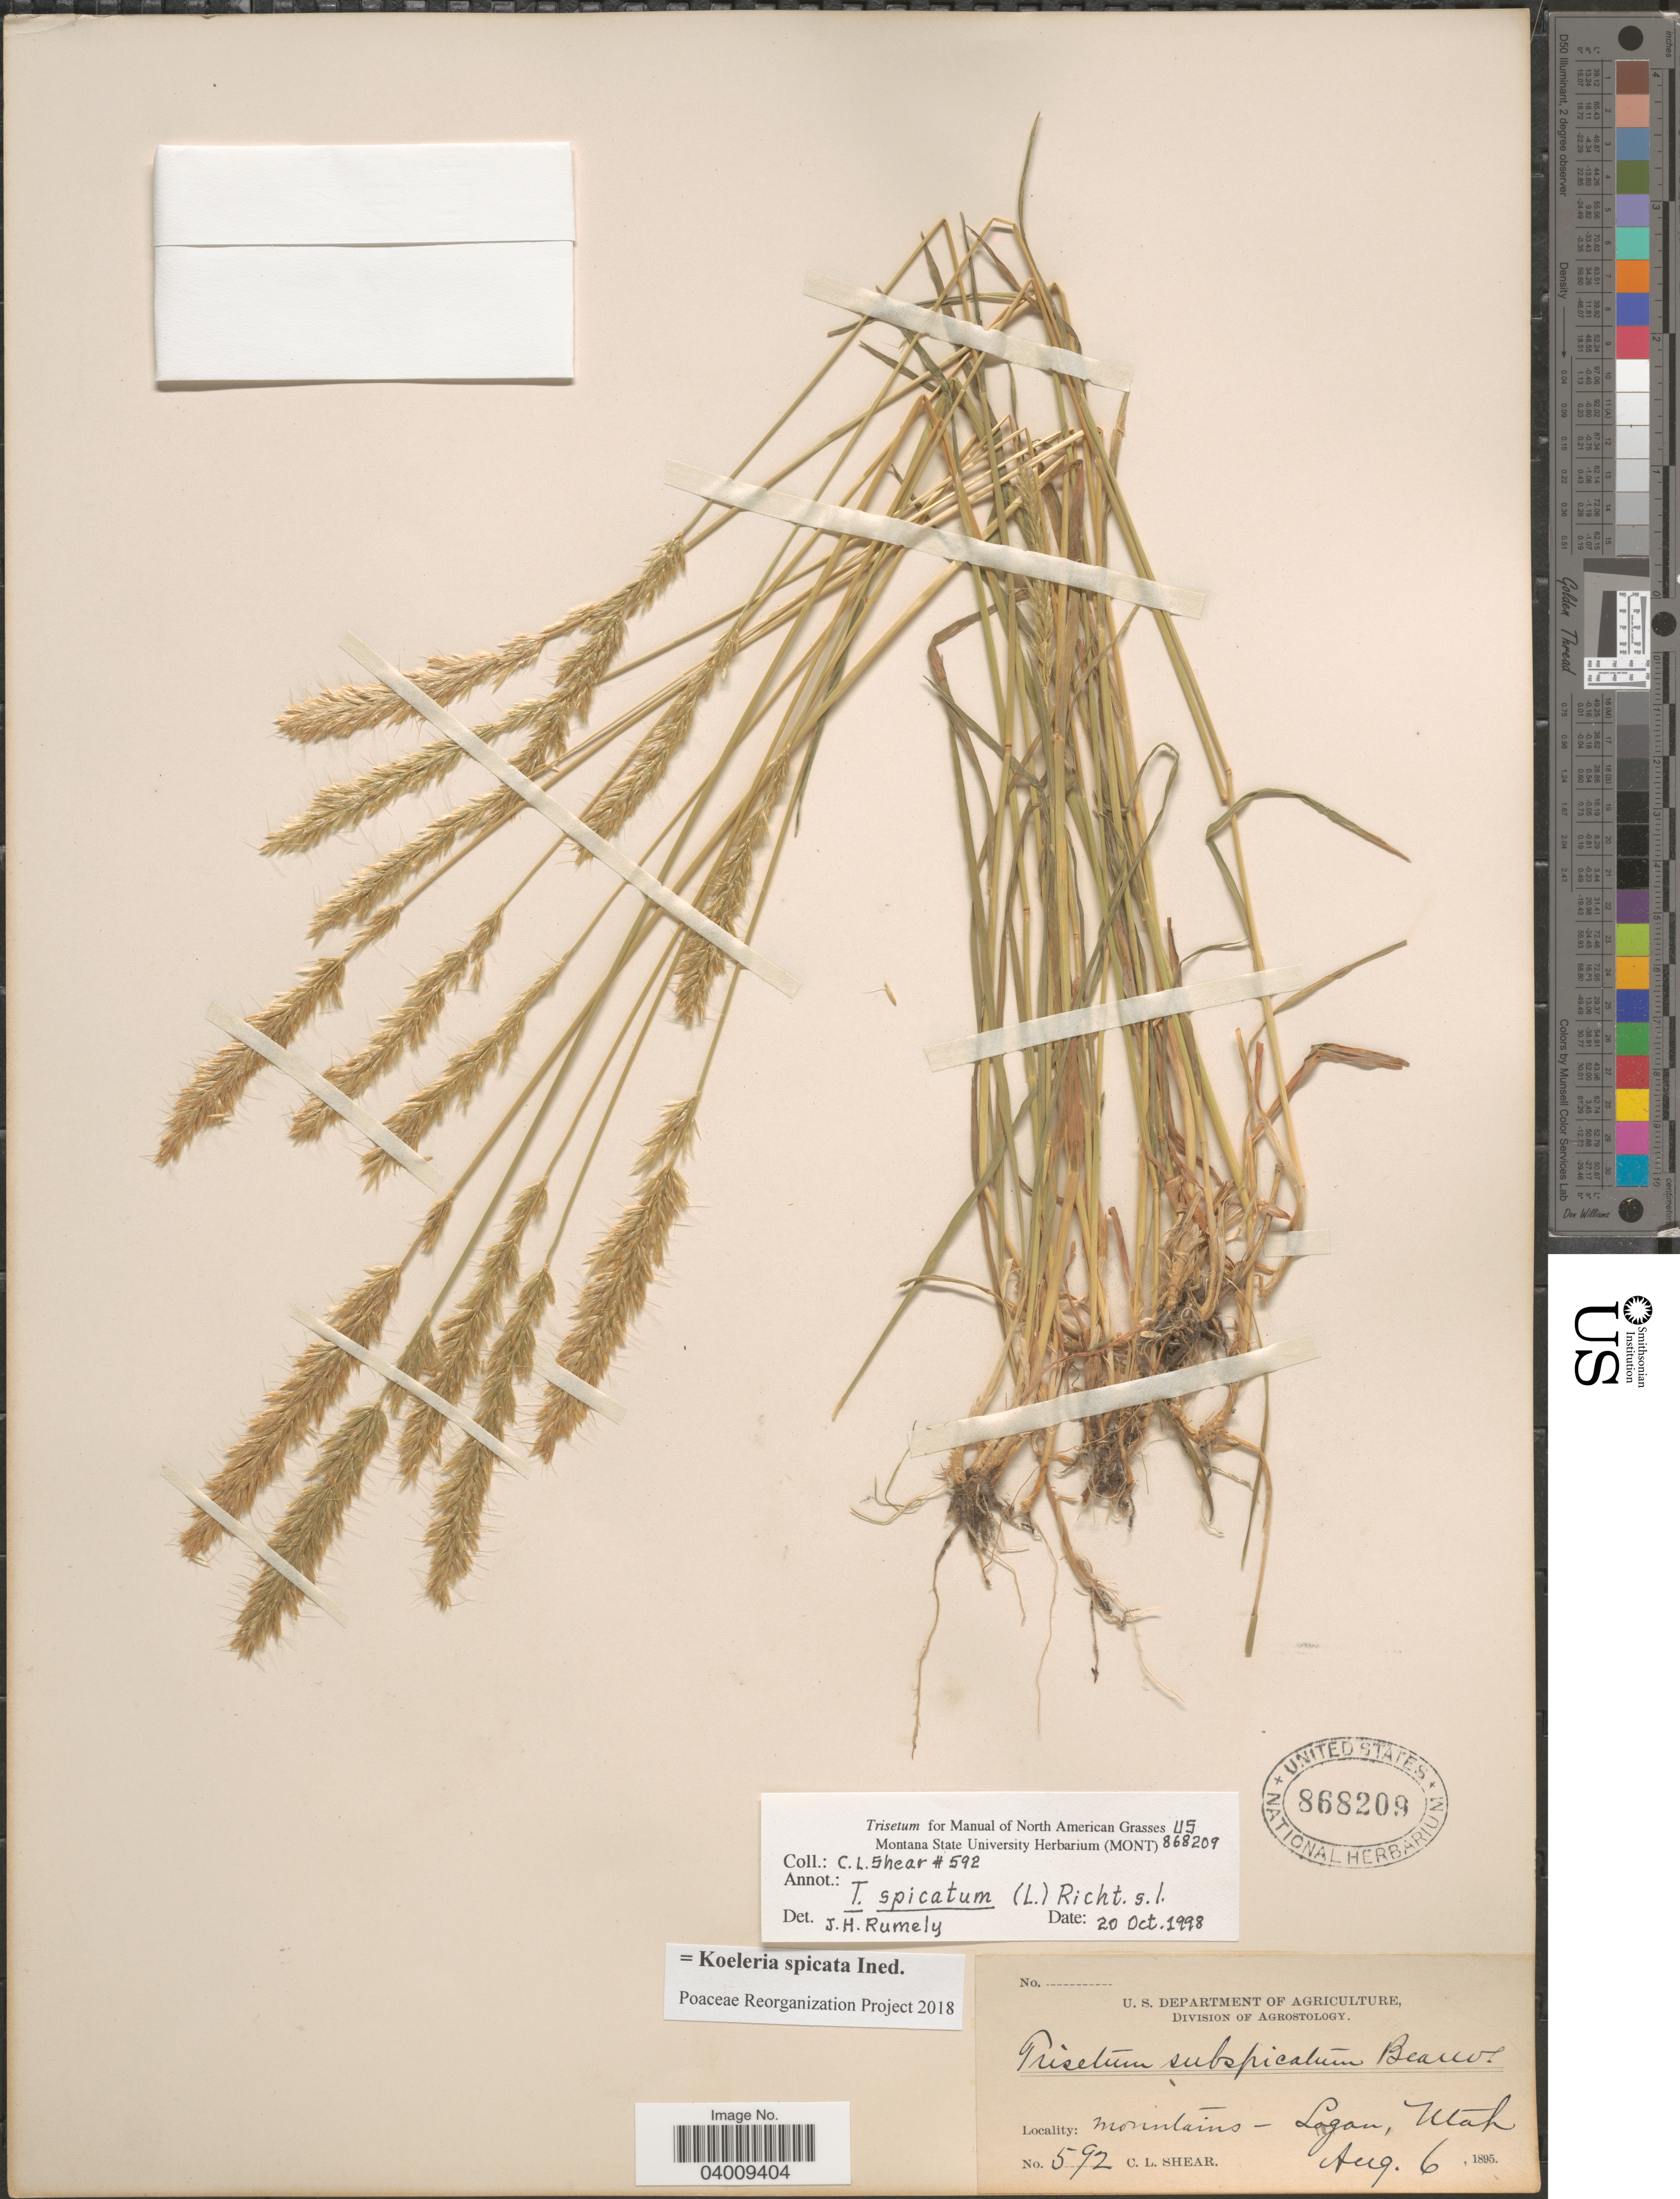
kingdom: Plantae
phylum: Tracheophyta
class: Liliopsida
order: Poales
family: Poaceae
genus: Koeleria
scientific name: Koeleria spicata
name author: (L.) Barberá et al.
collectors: C. L. Shear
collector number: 592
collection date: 1895-08-06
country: United States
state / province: Utah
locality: Mountains - Logan.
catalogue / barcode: US 868209